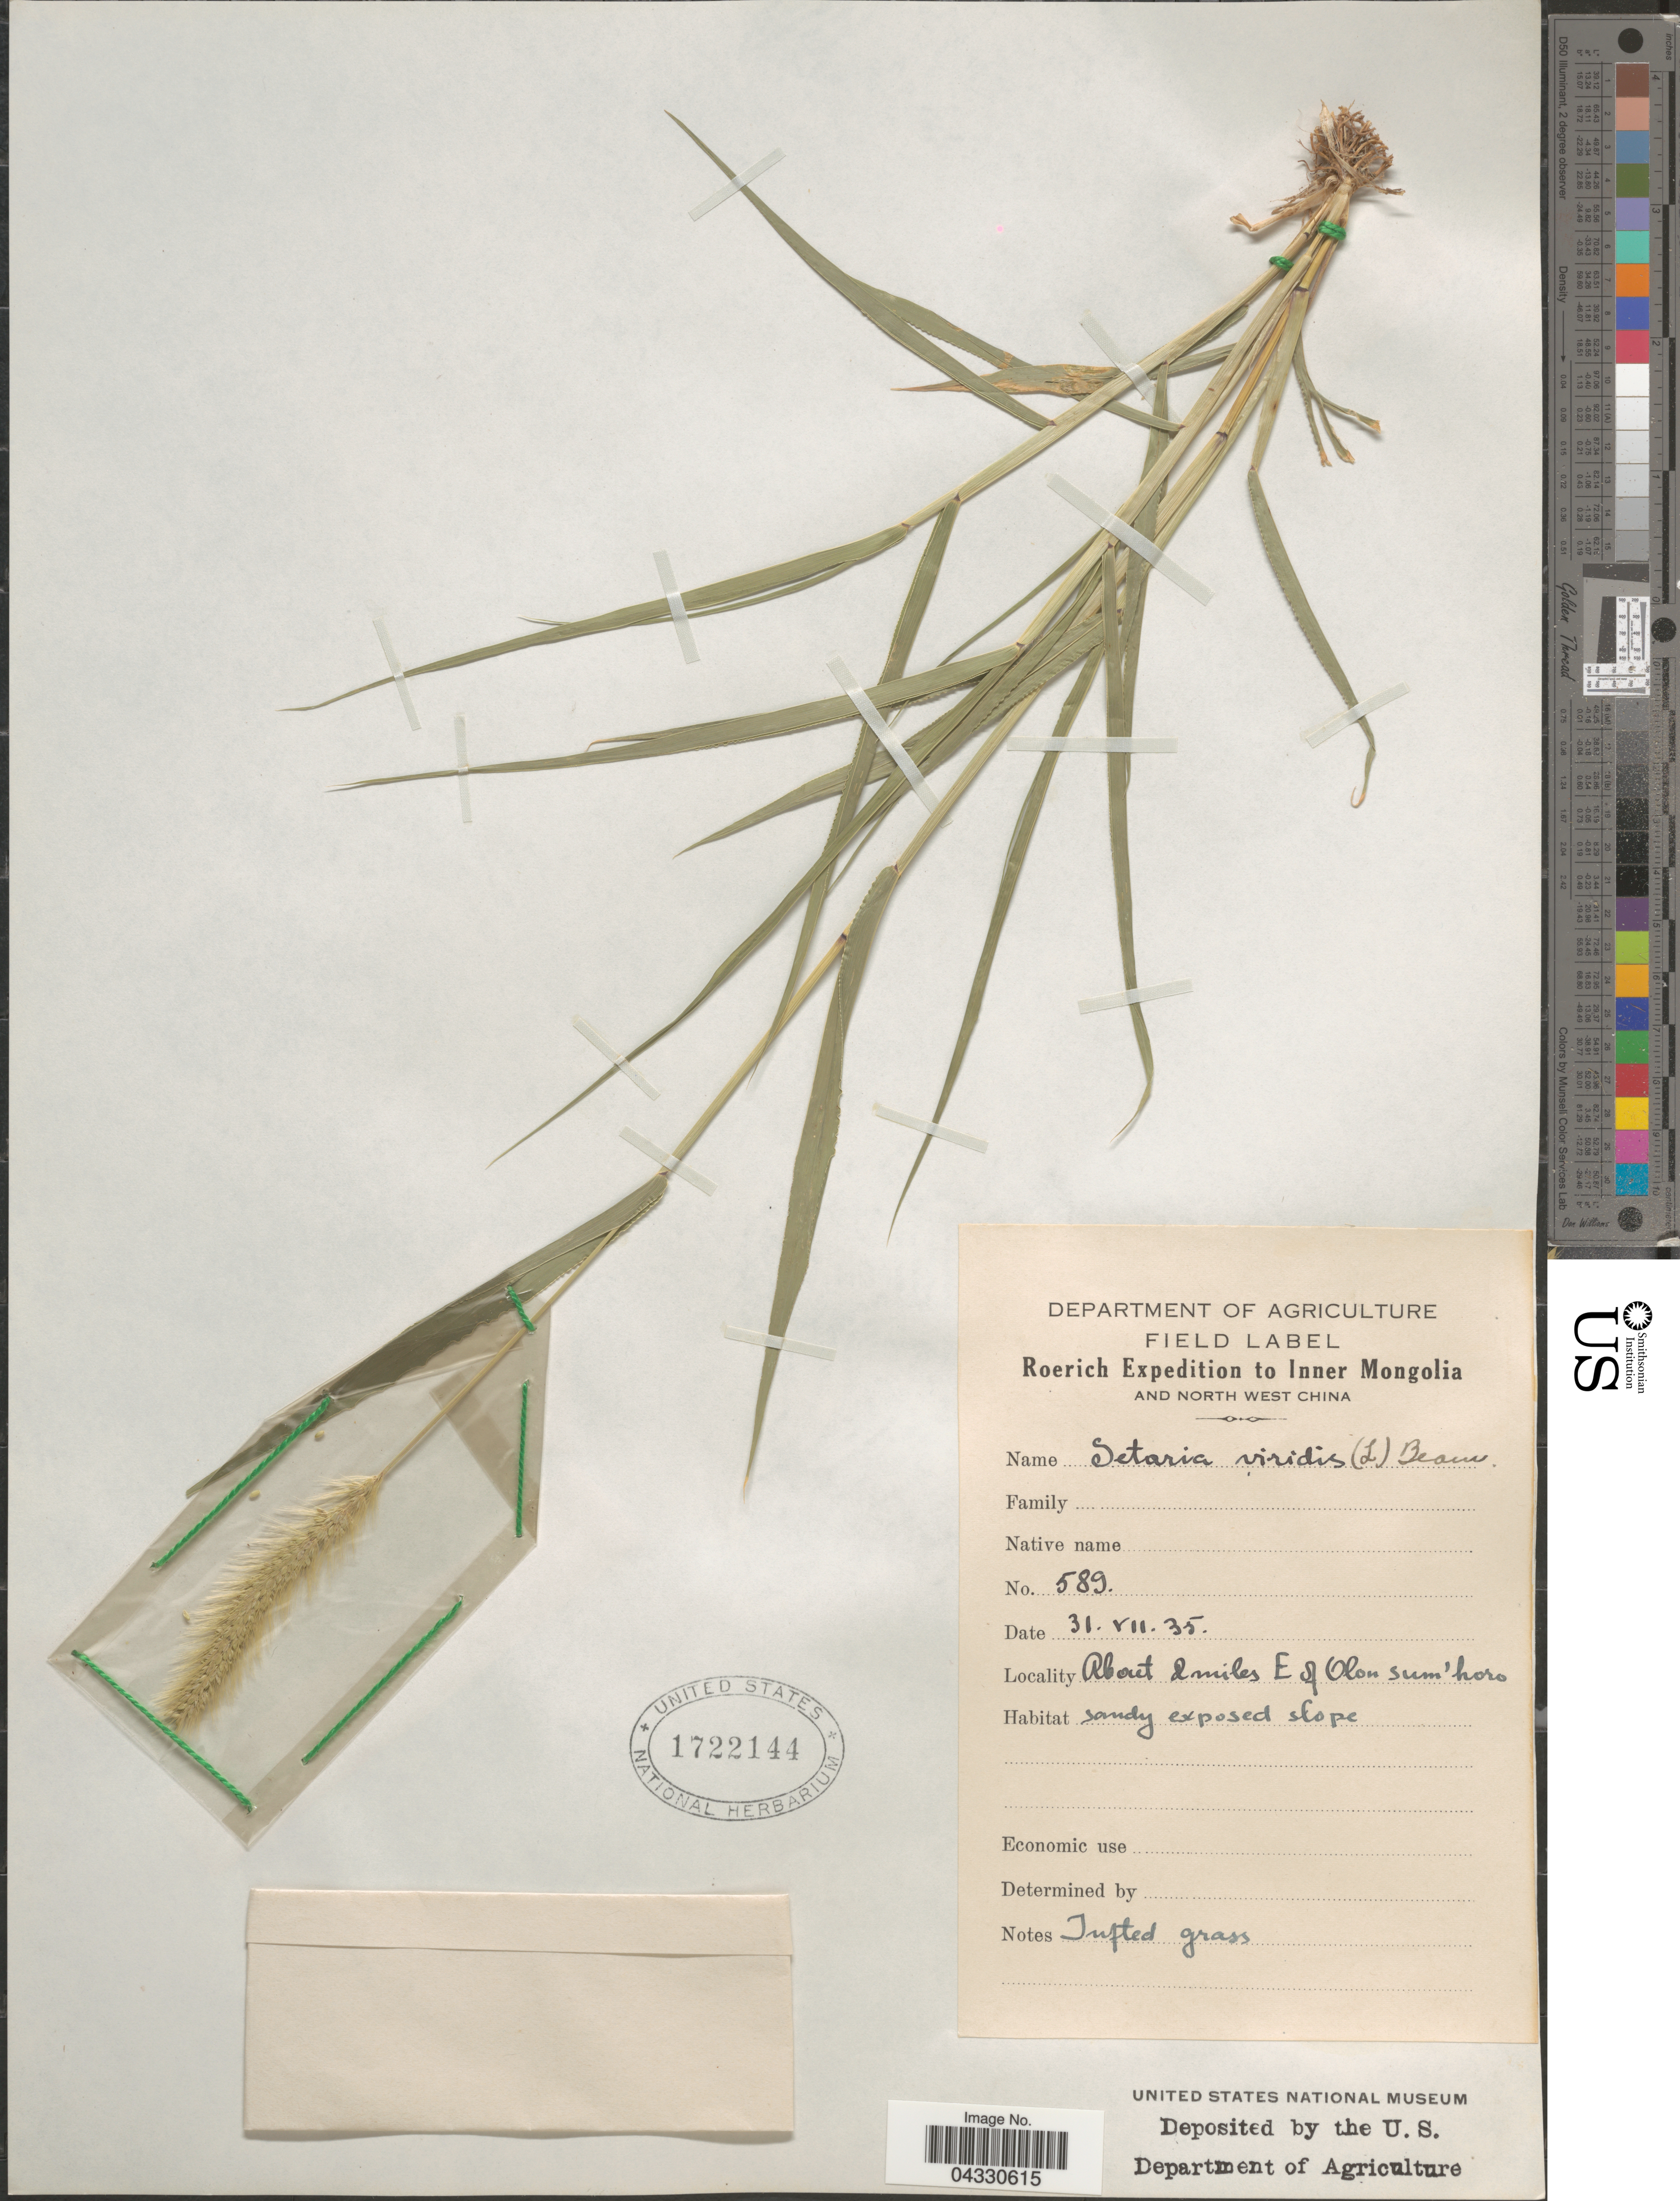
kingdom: Plantae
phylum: Tracheophyta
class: Liliopsida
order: Poales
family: Poaceae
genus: Setaria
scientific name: Setaria viridis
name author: (L.) P. Beauv.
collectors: Roerich Expedition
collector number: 589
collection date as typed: Transcribed d/m/y: 31/7/35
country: China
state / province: Nei Monggol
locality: Inner Mongolia and North West China. About 2 miles E of Olon sum'horo.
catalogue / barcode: US 1722144